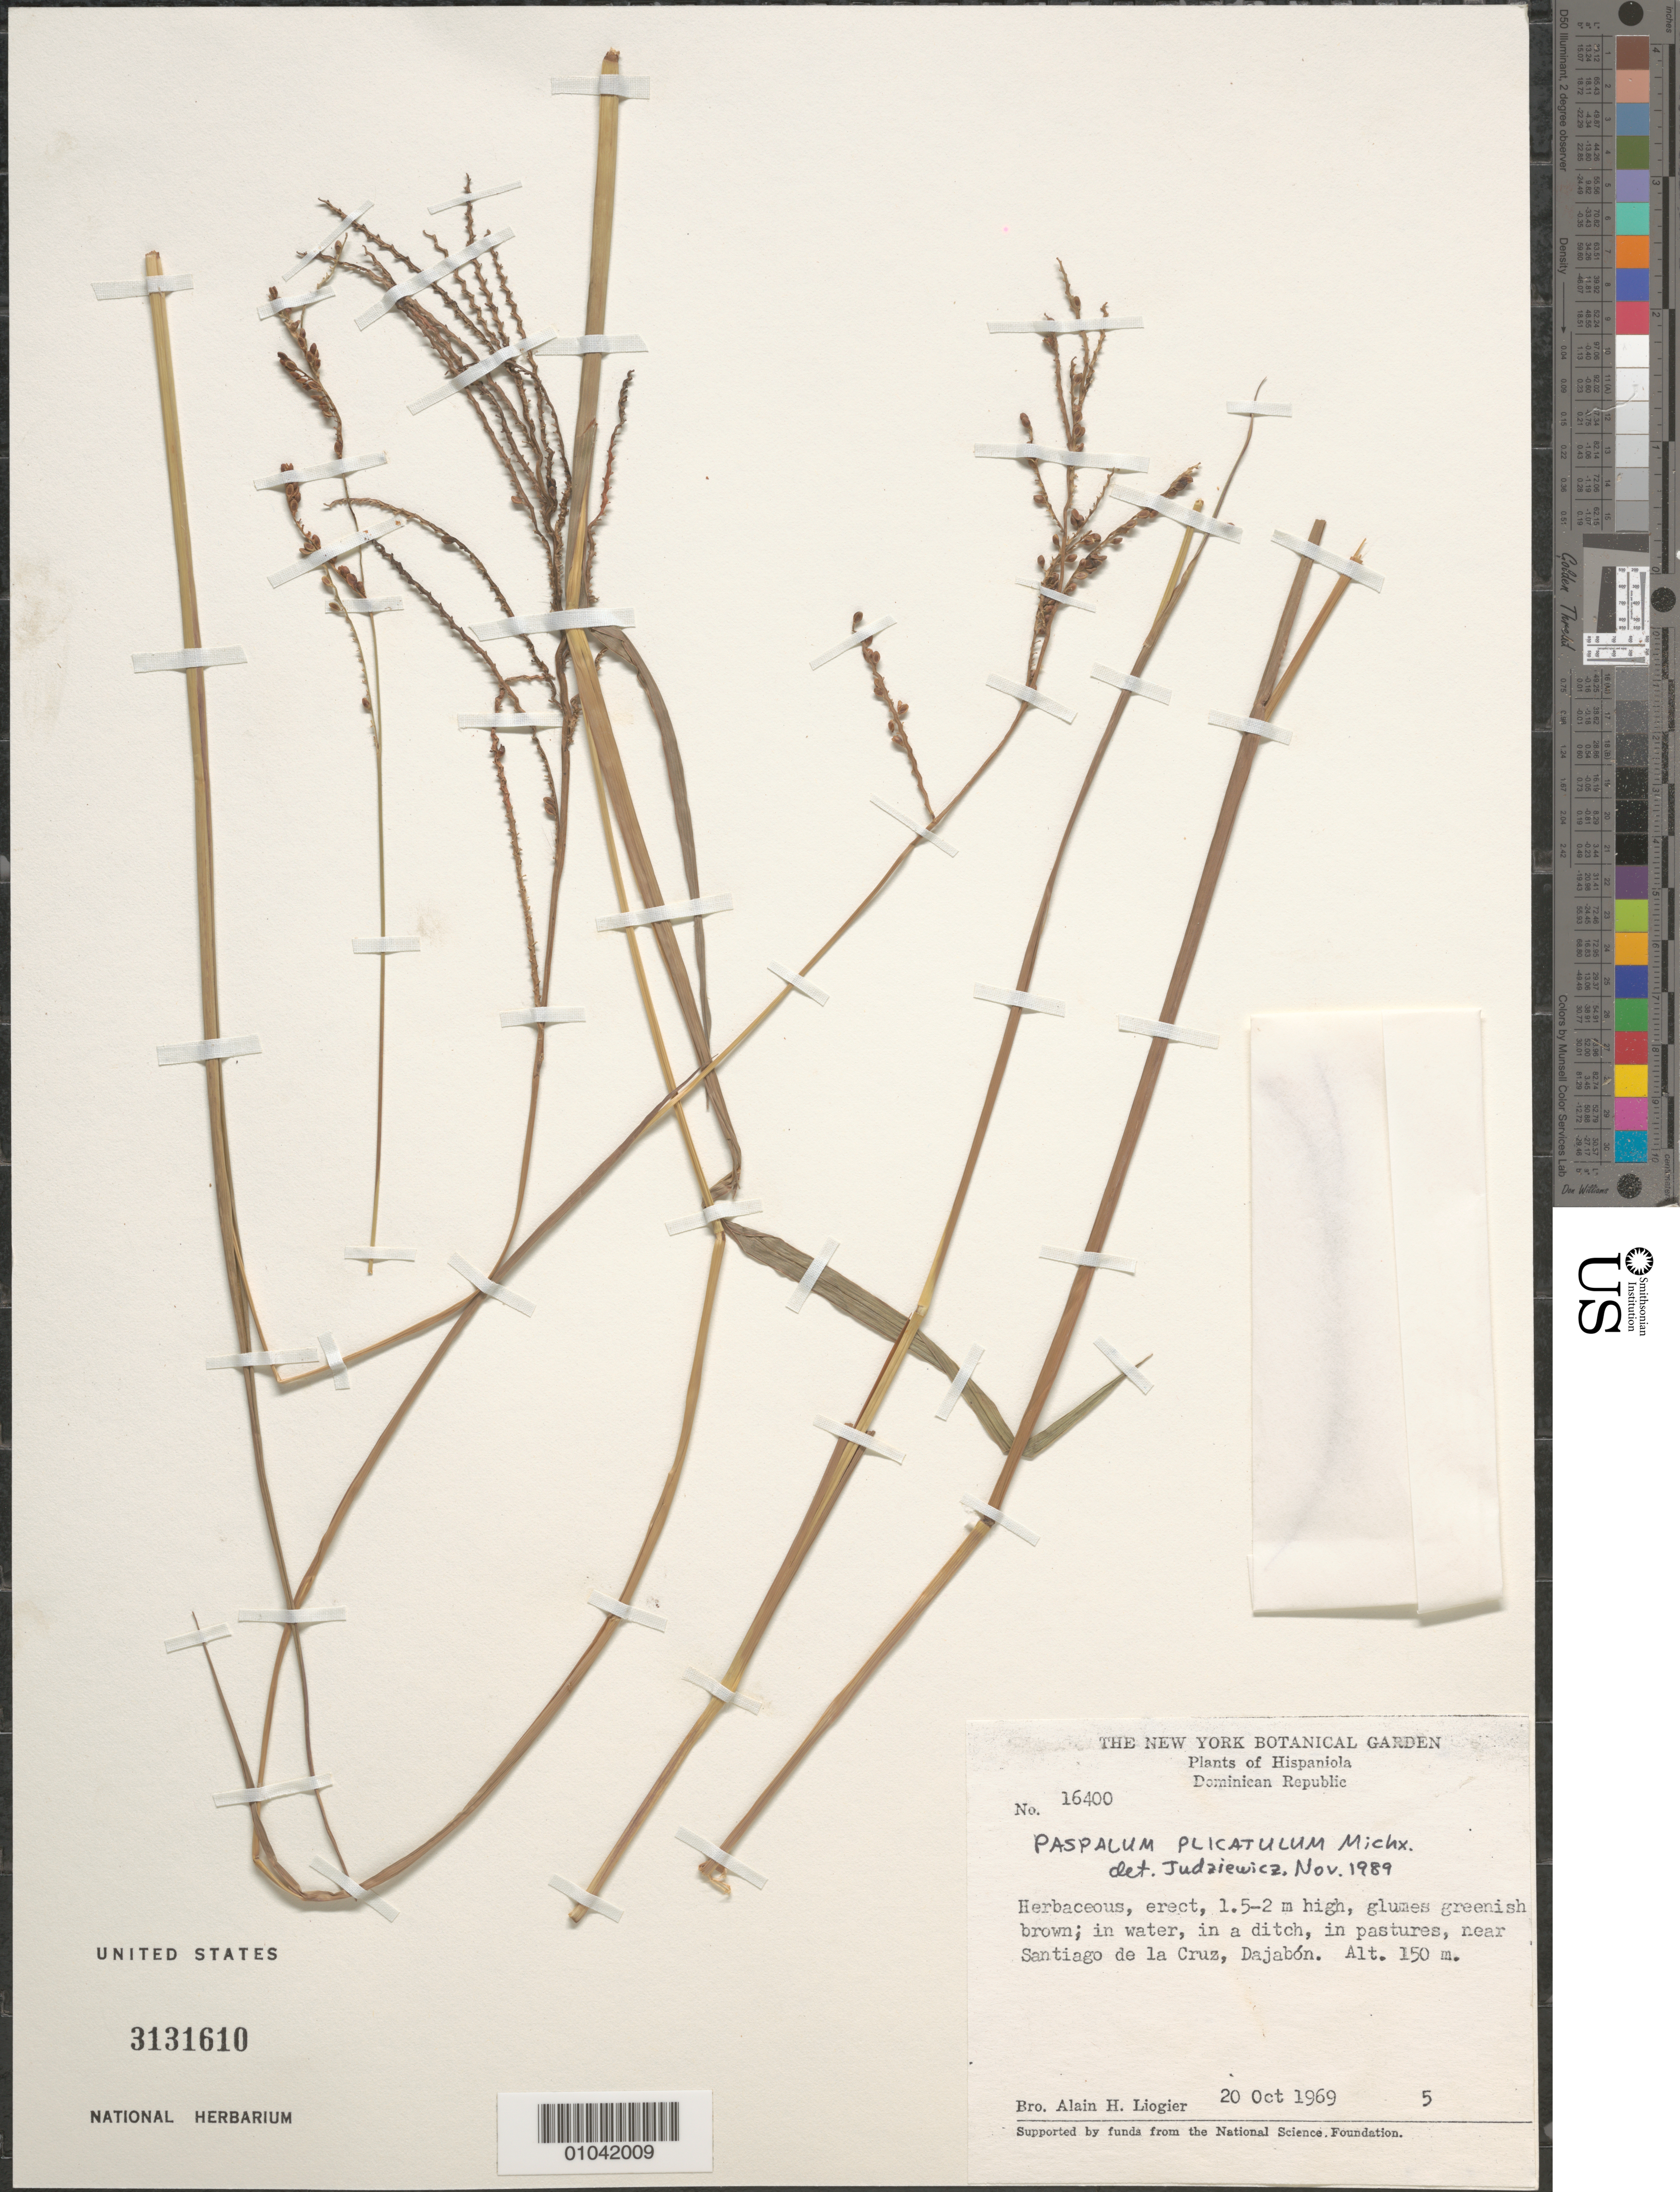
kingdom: Plantae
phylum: Tracheophyta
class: Liliopsida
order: Poales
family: Poaceae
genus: Paspalum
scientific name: Paspalum plicatulum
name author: Michx.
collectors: A. H. Liogier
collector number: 16400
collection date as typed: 20 Oct 1969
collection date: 1969-10-20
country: Dominican Republic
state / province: Dajabón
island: Hispaniola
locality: Near Santiago de la Cruz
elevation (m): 150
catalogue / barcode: US 3131610